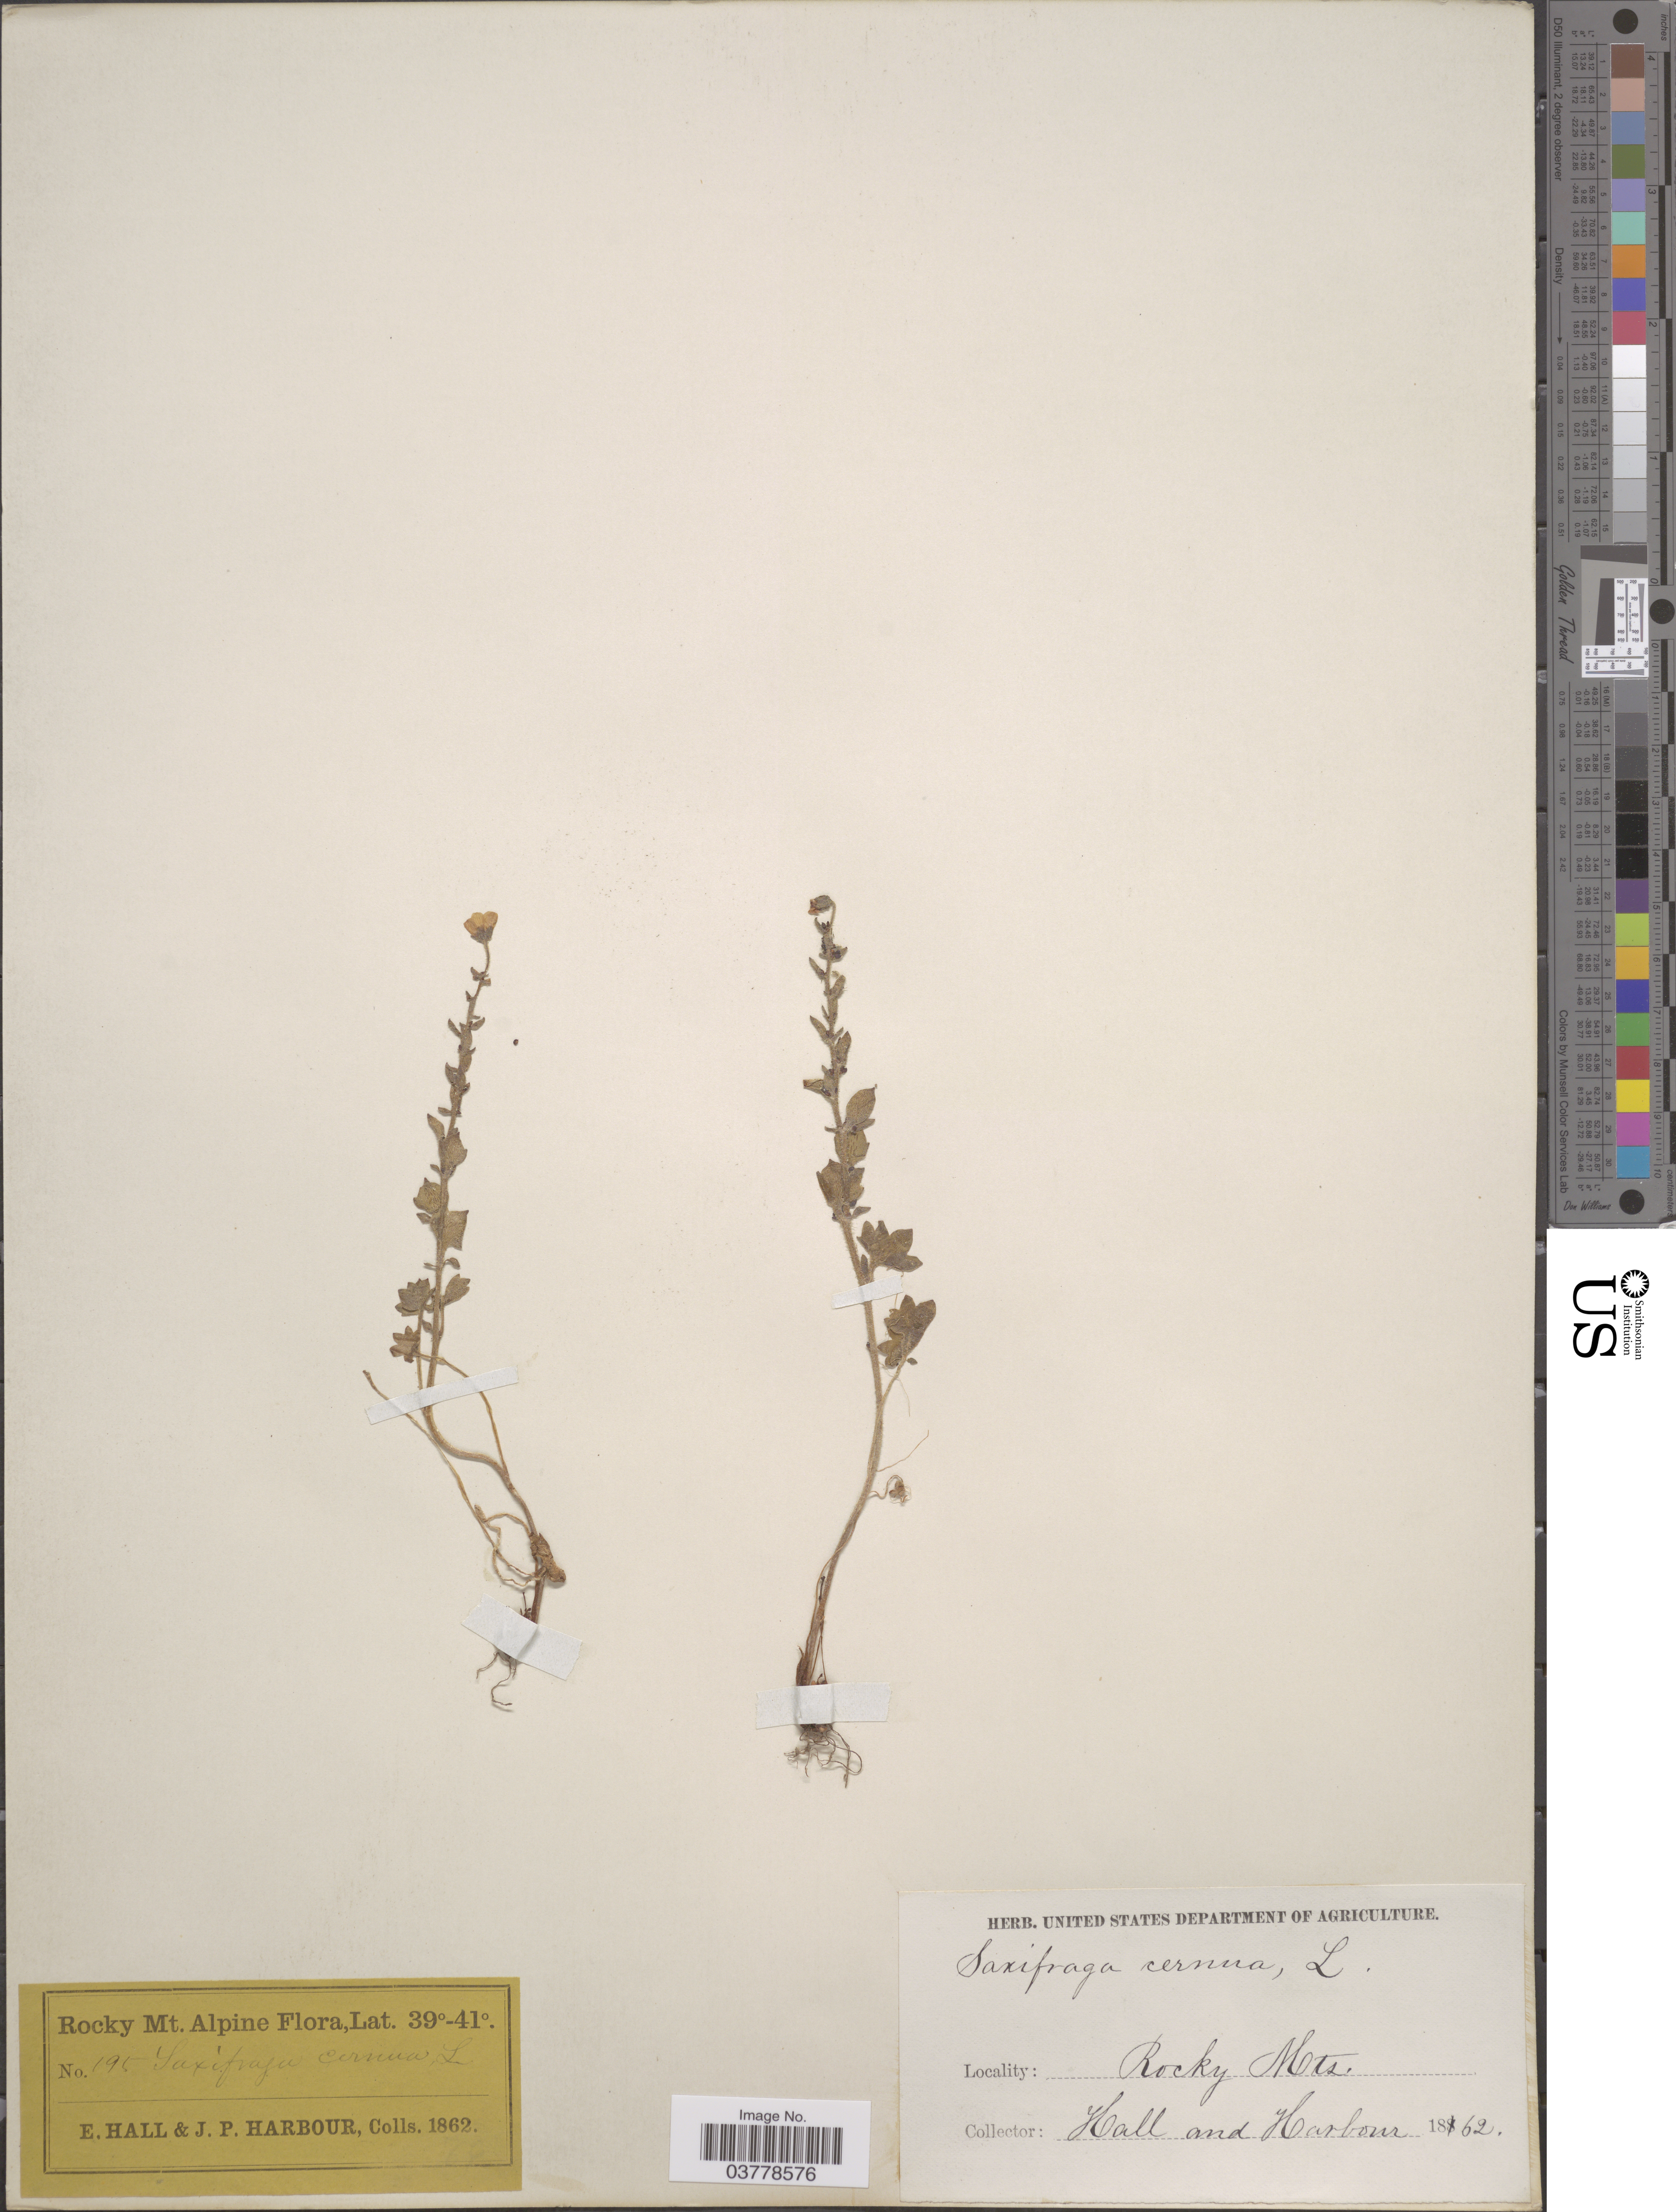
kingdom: Plantae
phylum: Tracheophyta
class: Magnoliopsida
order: Saxifragales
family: Saxifragaceae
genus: Saxifraga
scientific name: Saxifraga cernua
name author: L.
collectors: E. Hall & J. Harbour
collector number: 195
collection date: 1862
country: United States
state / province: Colorado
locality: Rocky Mts.